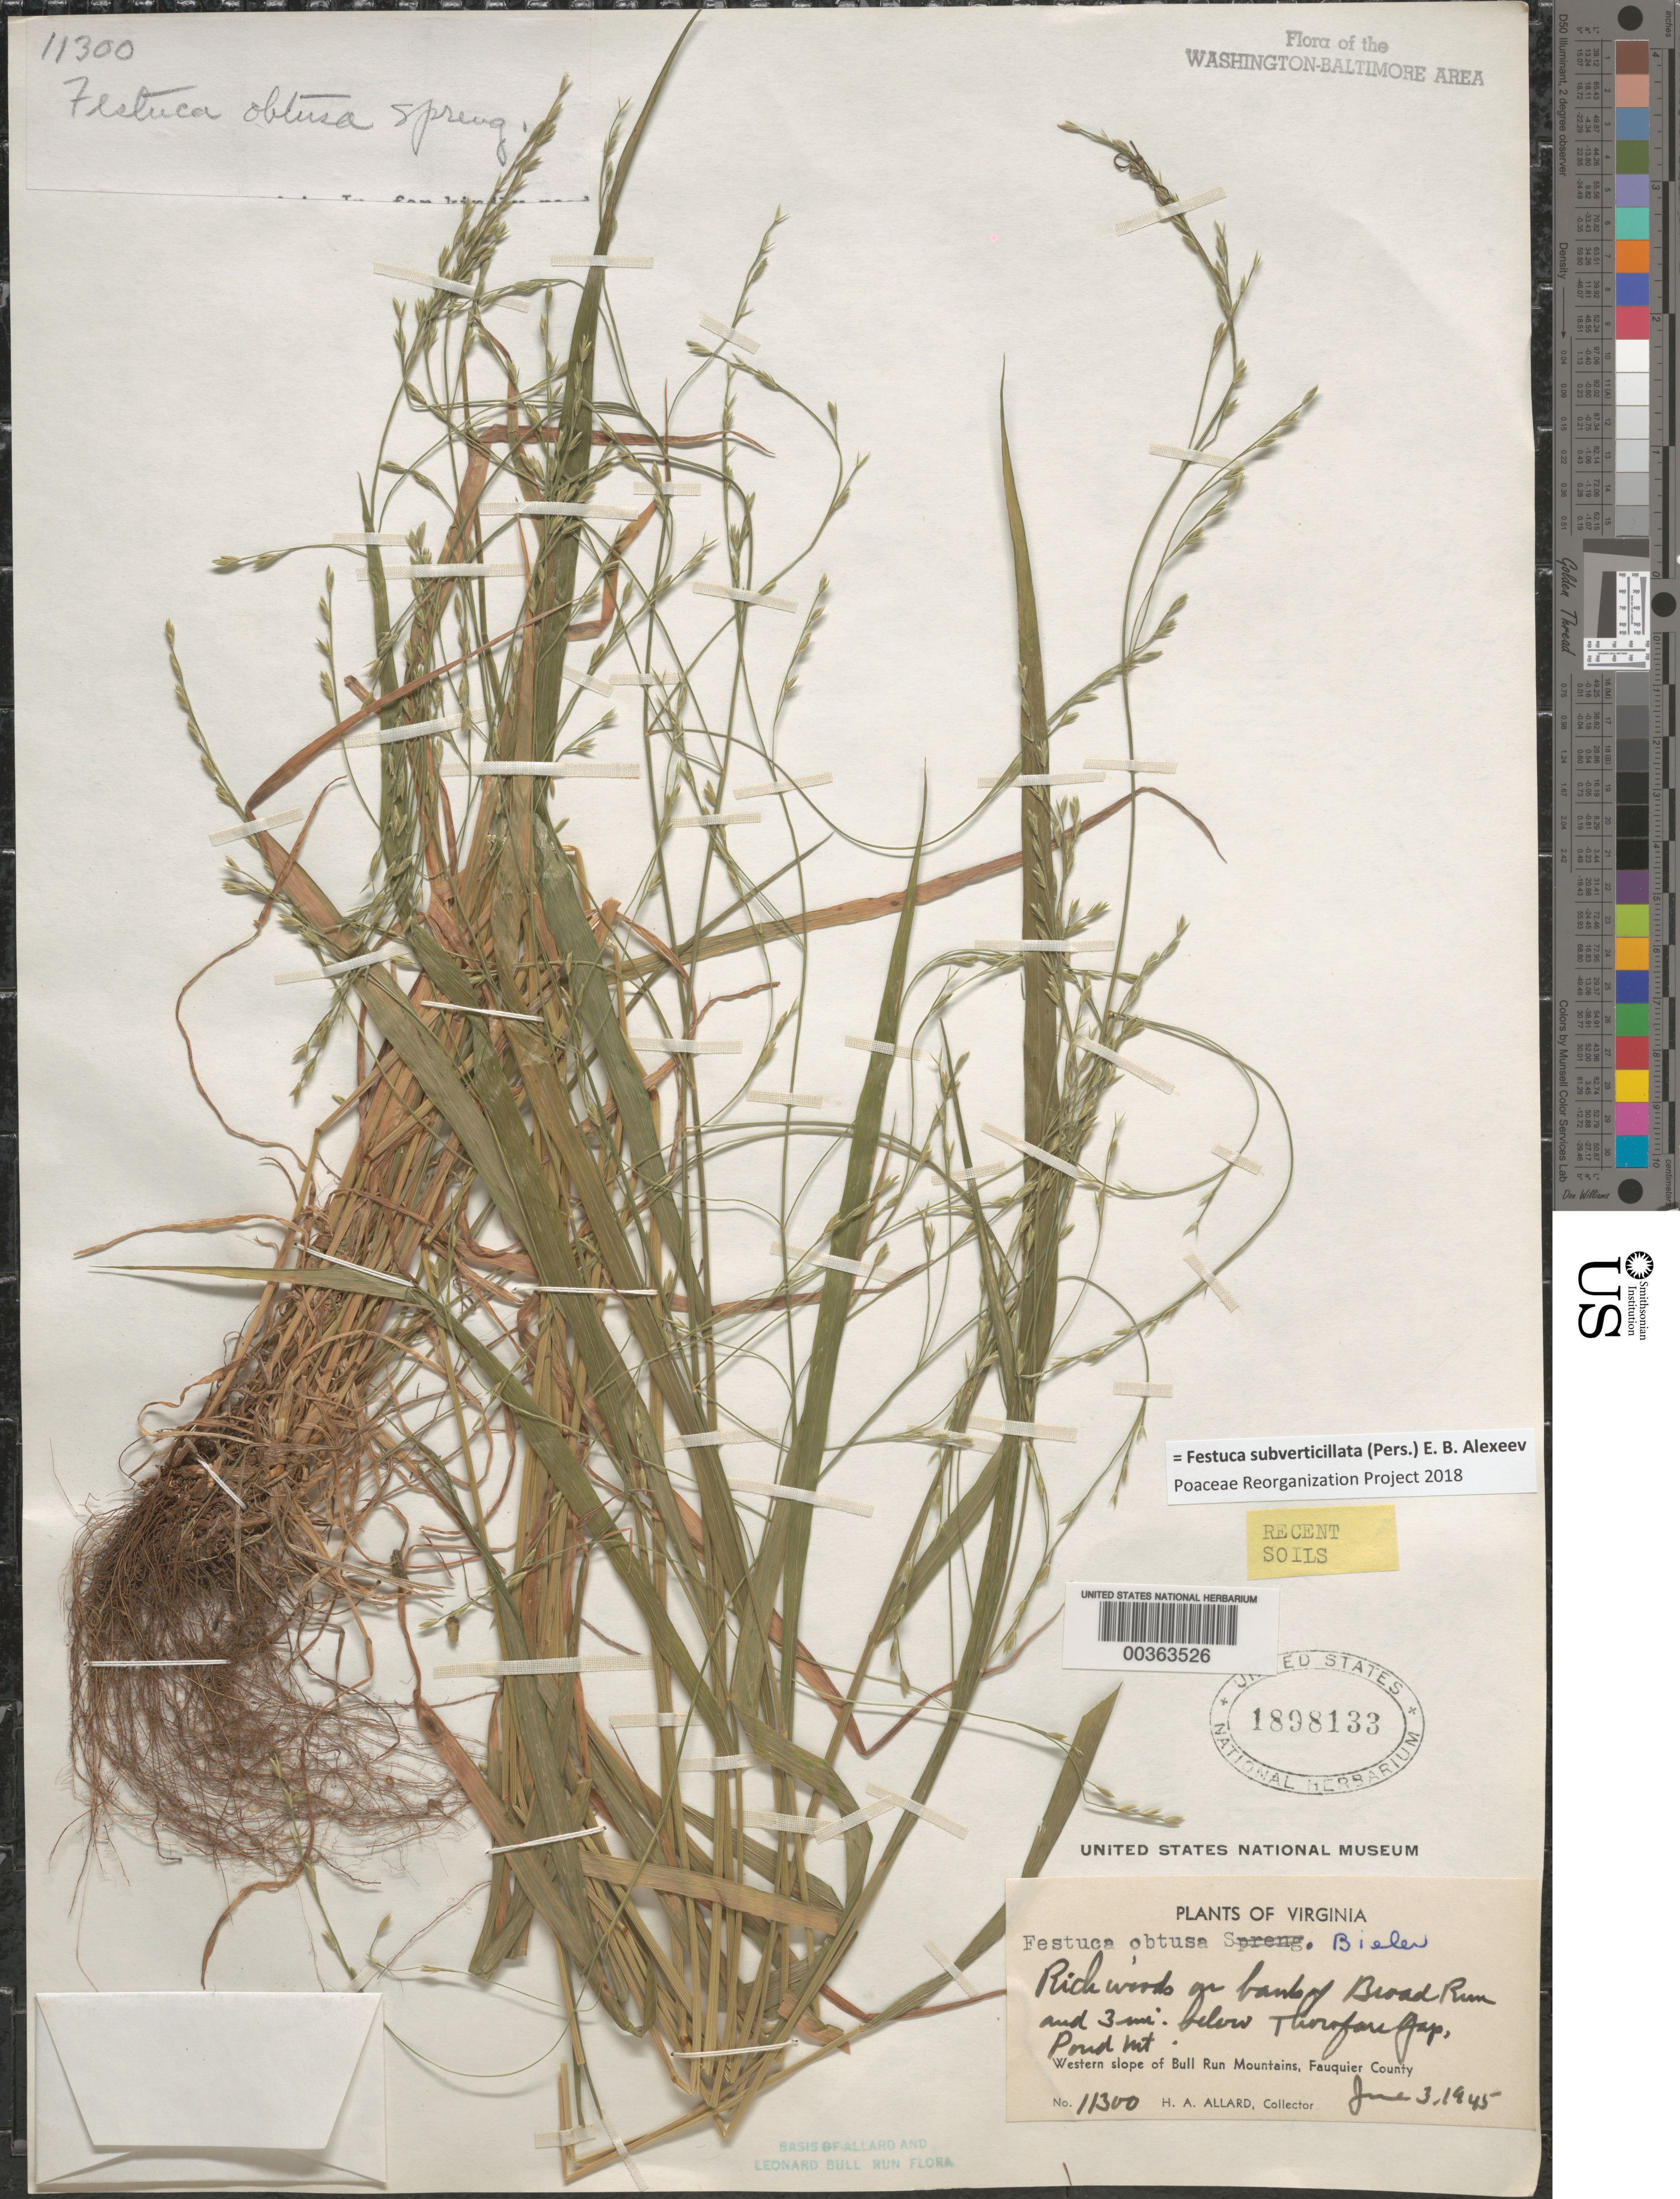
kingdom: Plantae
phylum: Tracheophyta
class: Liliopsida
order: Poales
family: Poaceae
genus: Festuca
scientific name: Festuca subverticillata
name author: (Pers.) E.B. Alexeev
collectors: H. A. Allard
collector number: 11300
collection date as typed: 03 Jun 1945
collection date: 1945-06-03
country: United States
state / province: Virginia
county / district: Fauquier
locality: Broad Run below Thorofare Gap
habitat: Rich woods on bank of run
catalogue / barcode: US 1898133